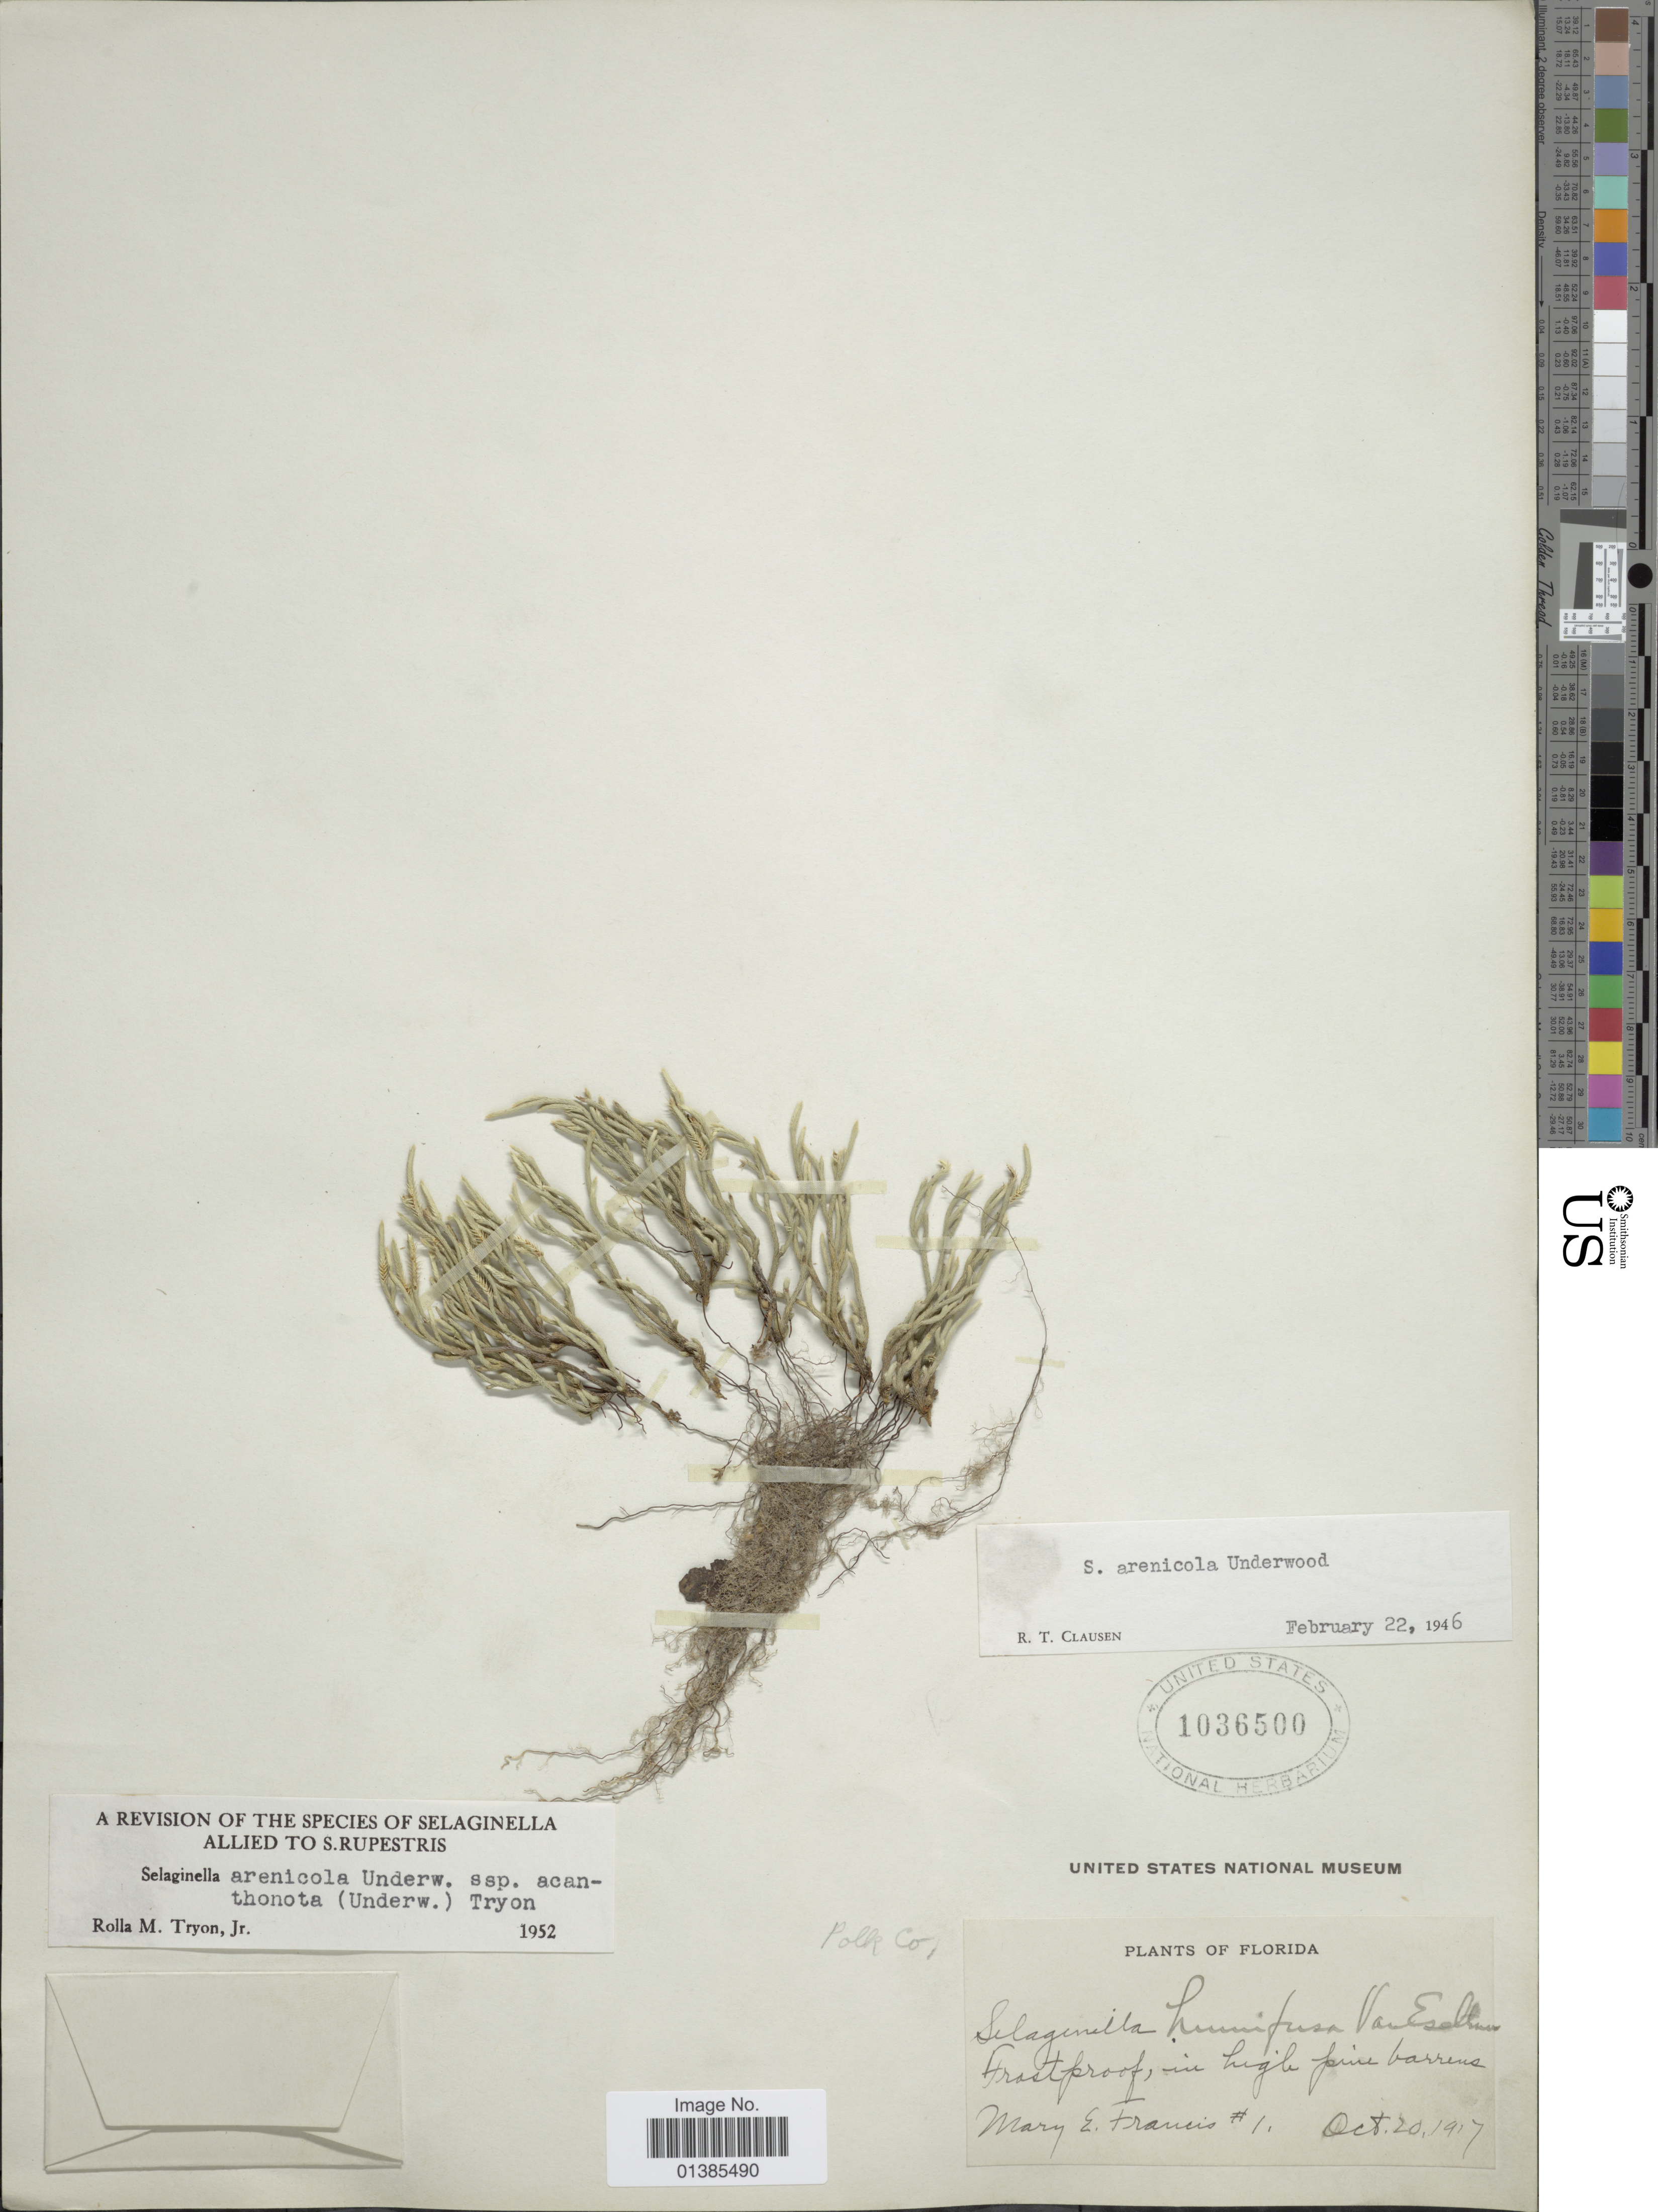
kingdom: Plantae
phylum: Tracheophyta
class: Lycopodiopsida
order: Selaginellales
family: Selaginellaceae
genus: Selaginella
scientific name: Selaginella arenicola subsp. acanthonota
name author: (Underw.) R.M. Tryon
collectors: M. E. Francis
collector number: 1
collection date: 1917-10-20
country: United States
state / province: Florida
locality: Frostproof, in high pine barrens.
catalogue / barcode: US 1036500